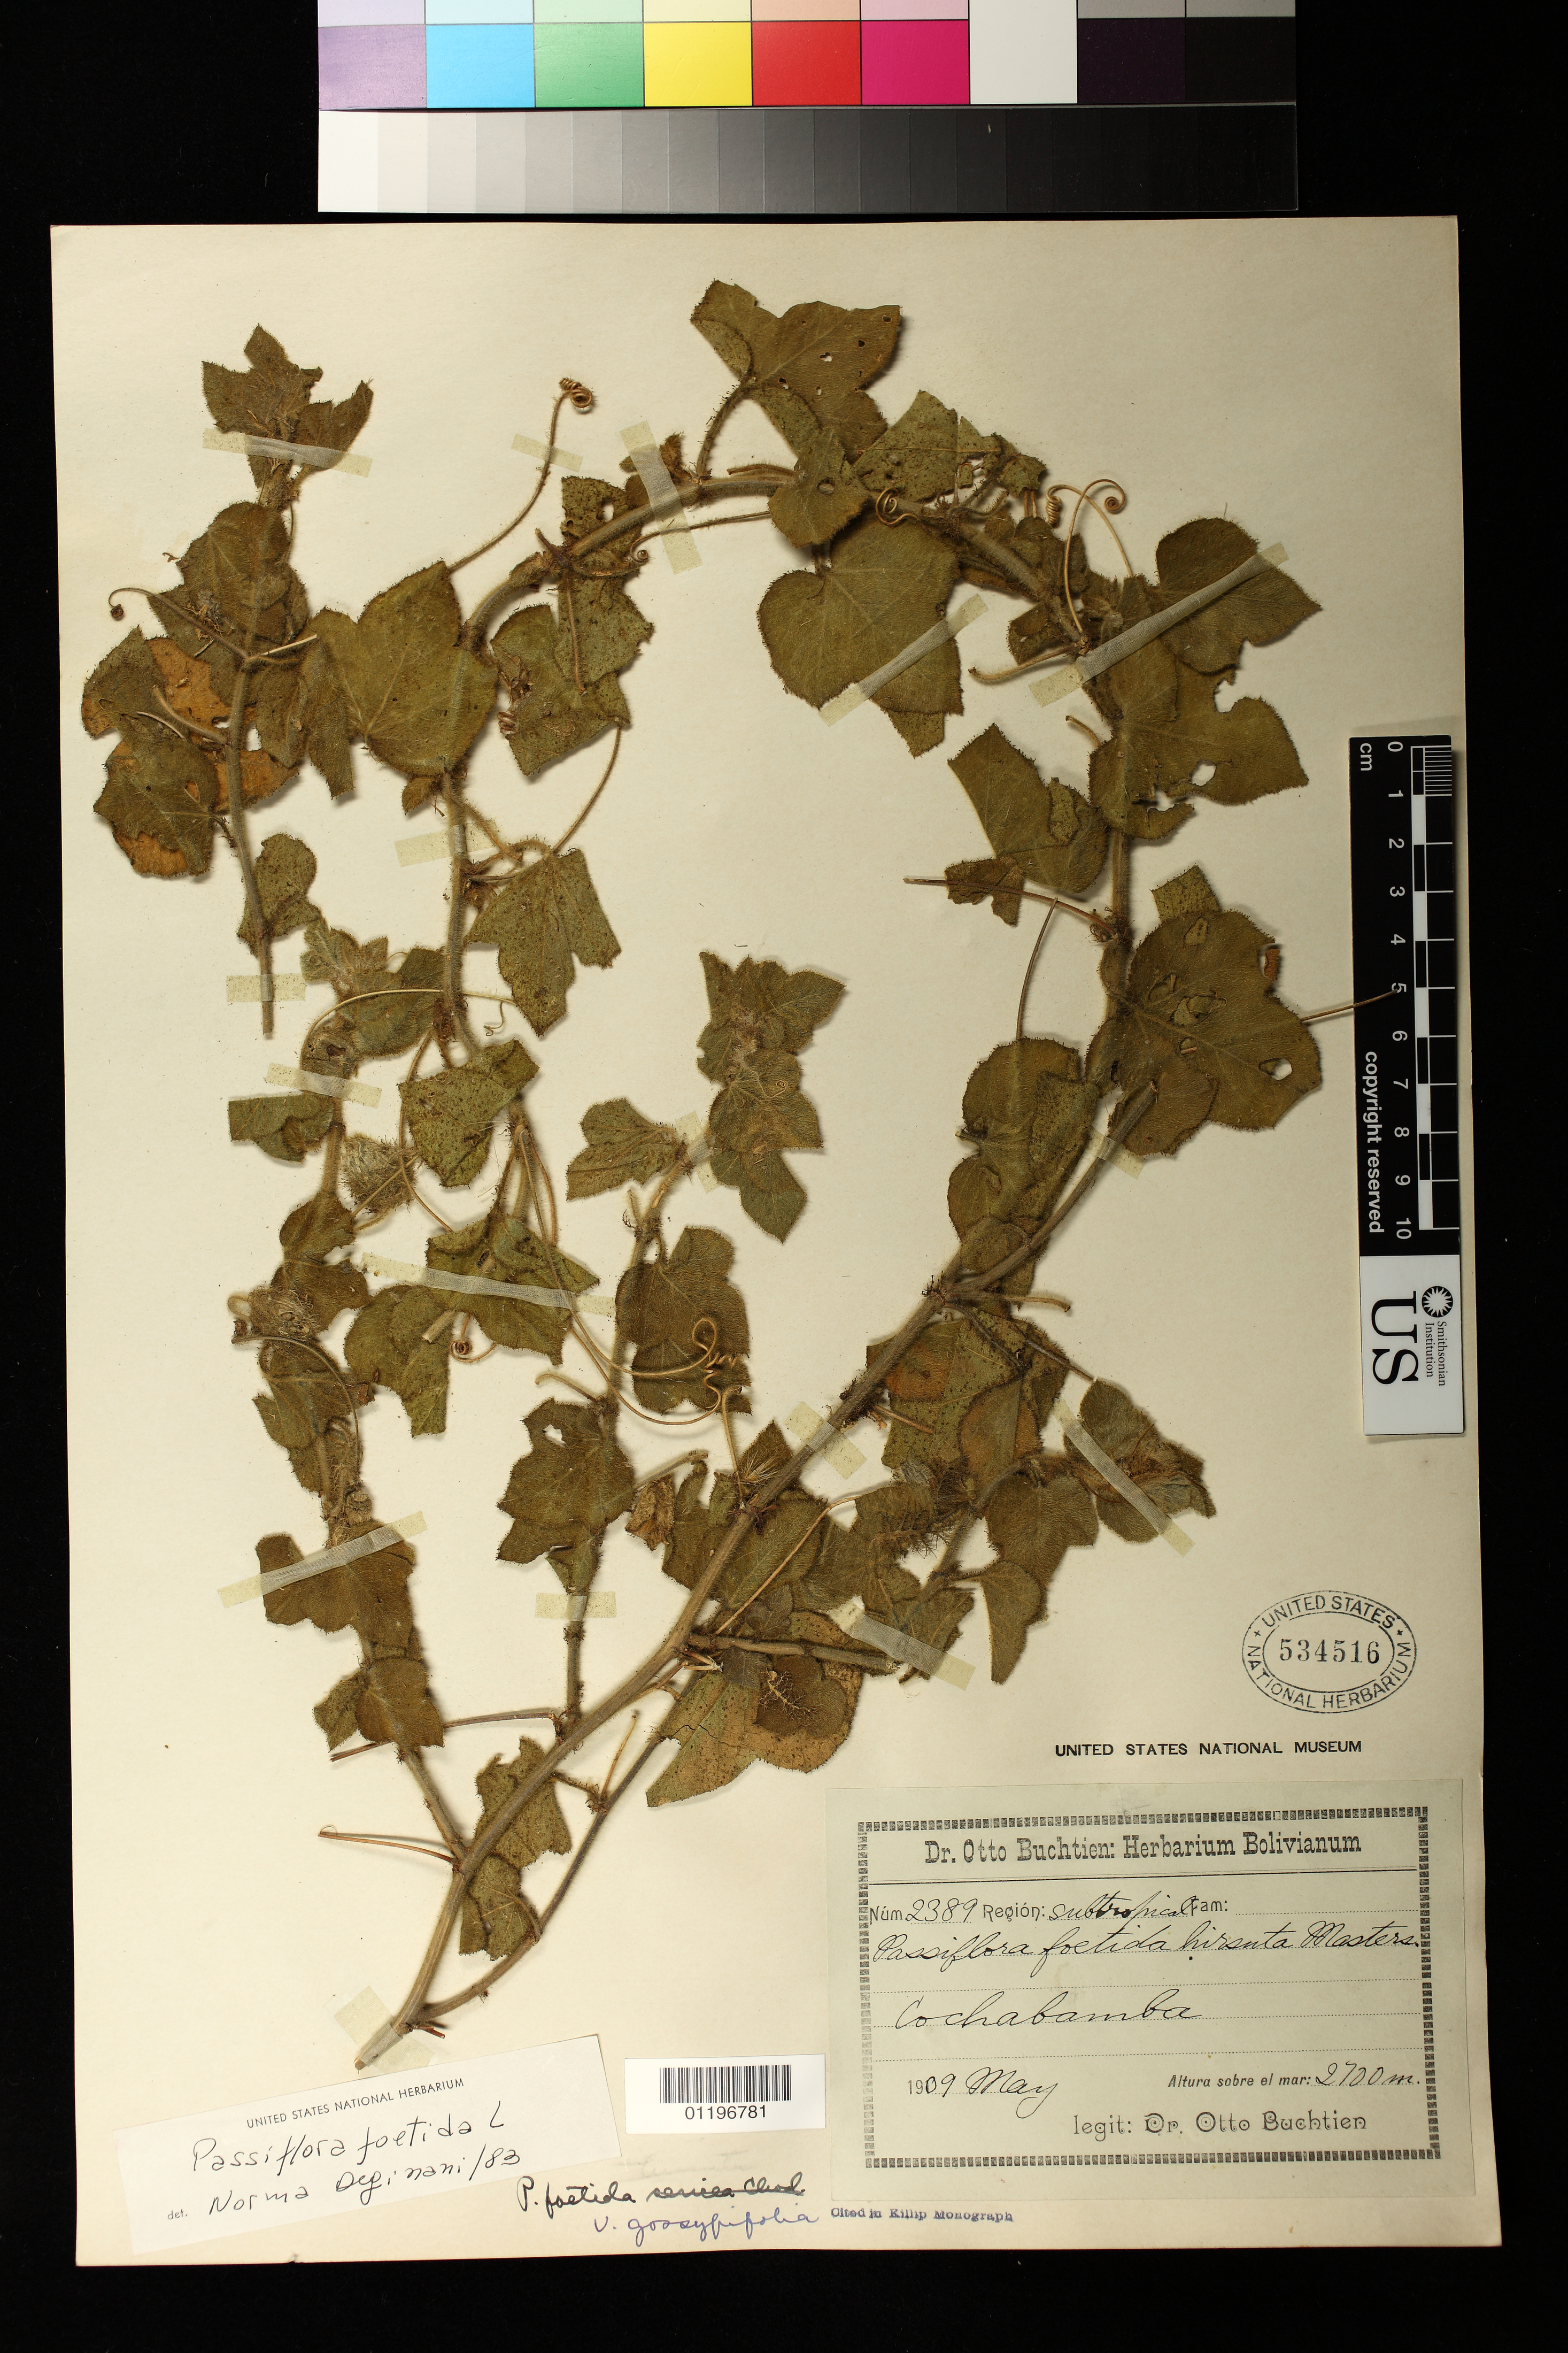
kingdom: Plantae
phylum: Tracheophyta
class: Magnoliopsida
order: Malpighiales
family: Passifloraceae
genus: Passiflora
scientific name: Passiflora foetida var. nigelliflora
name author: (Hook.) Mast.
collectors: O. Buchtien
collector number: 2389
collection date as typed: May 1909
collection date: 1909-05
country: Bolivia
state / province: Cochabamba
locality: Cochabamba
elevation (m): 2700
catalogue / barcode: US 534516